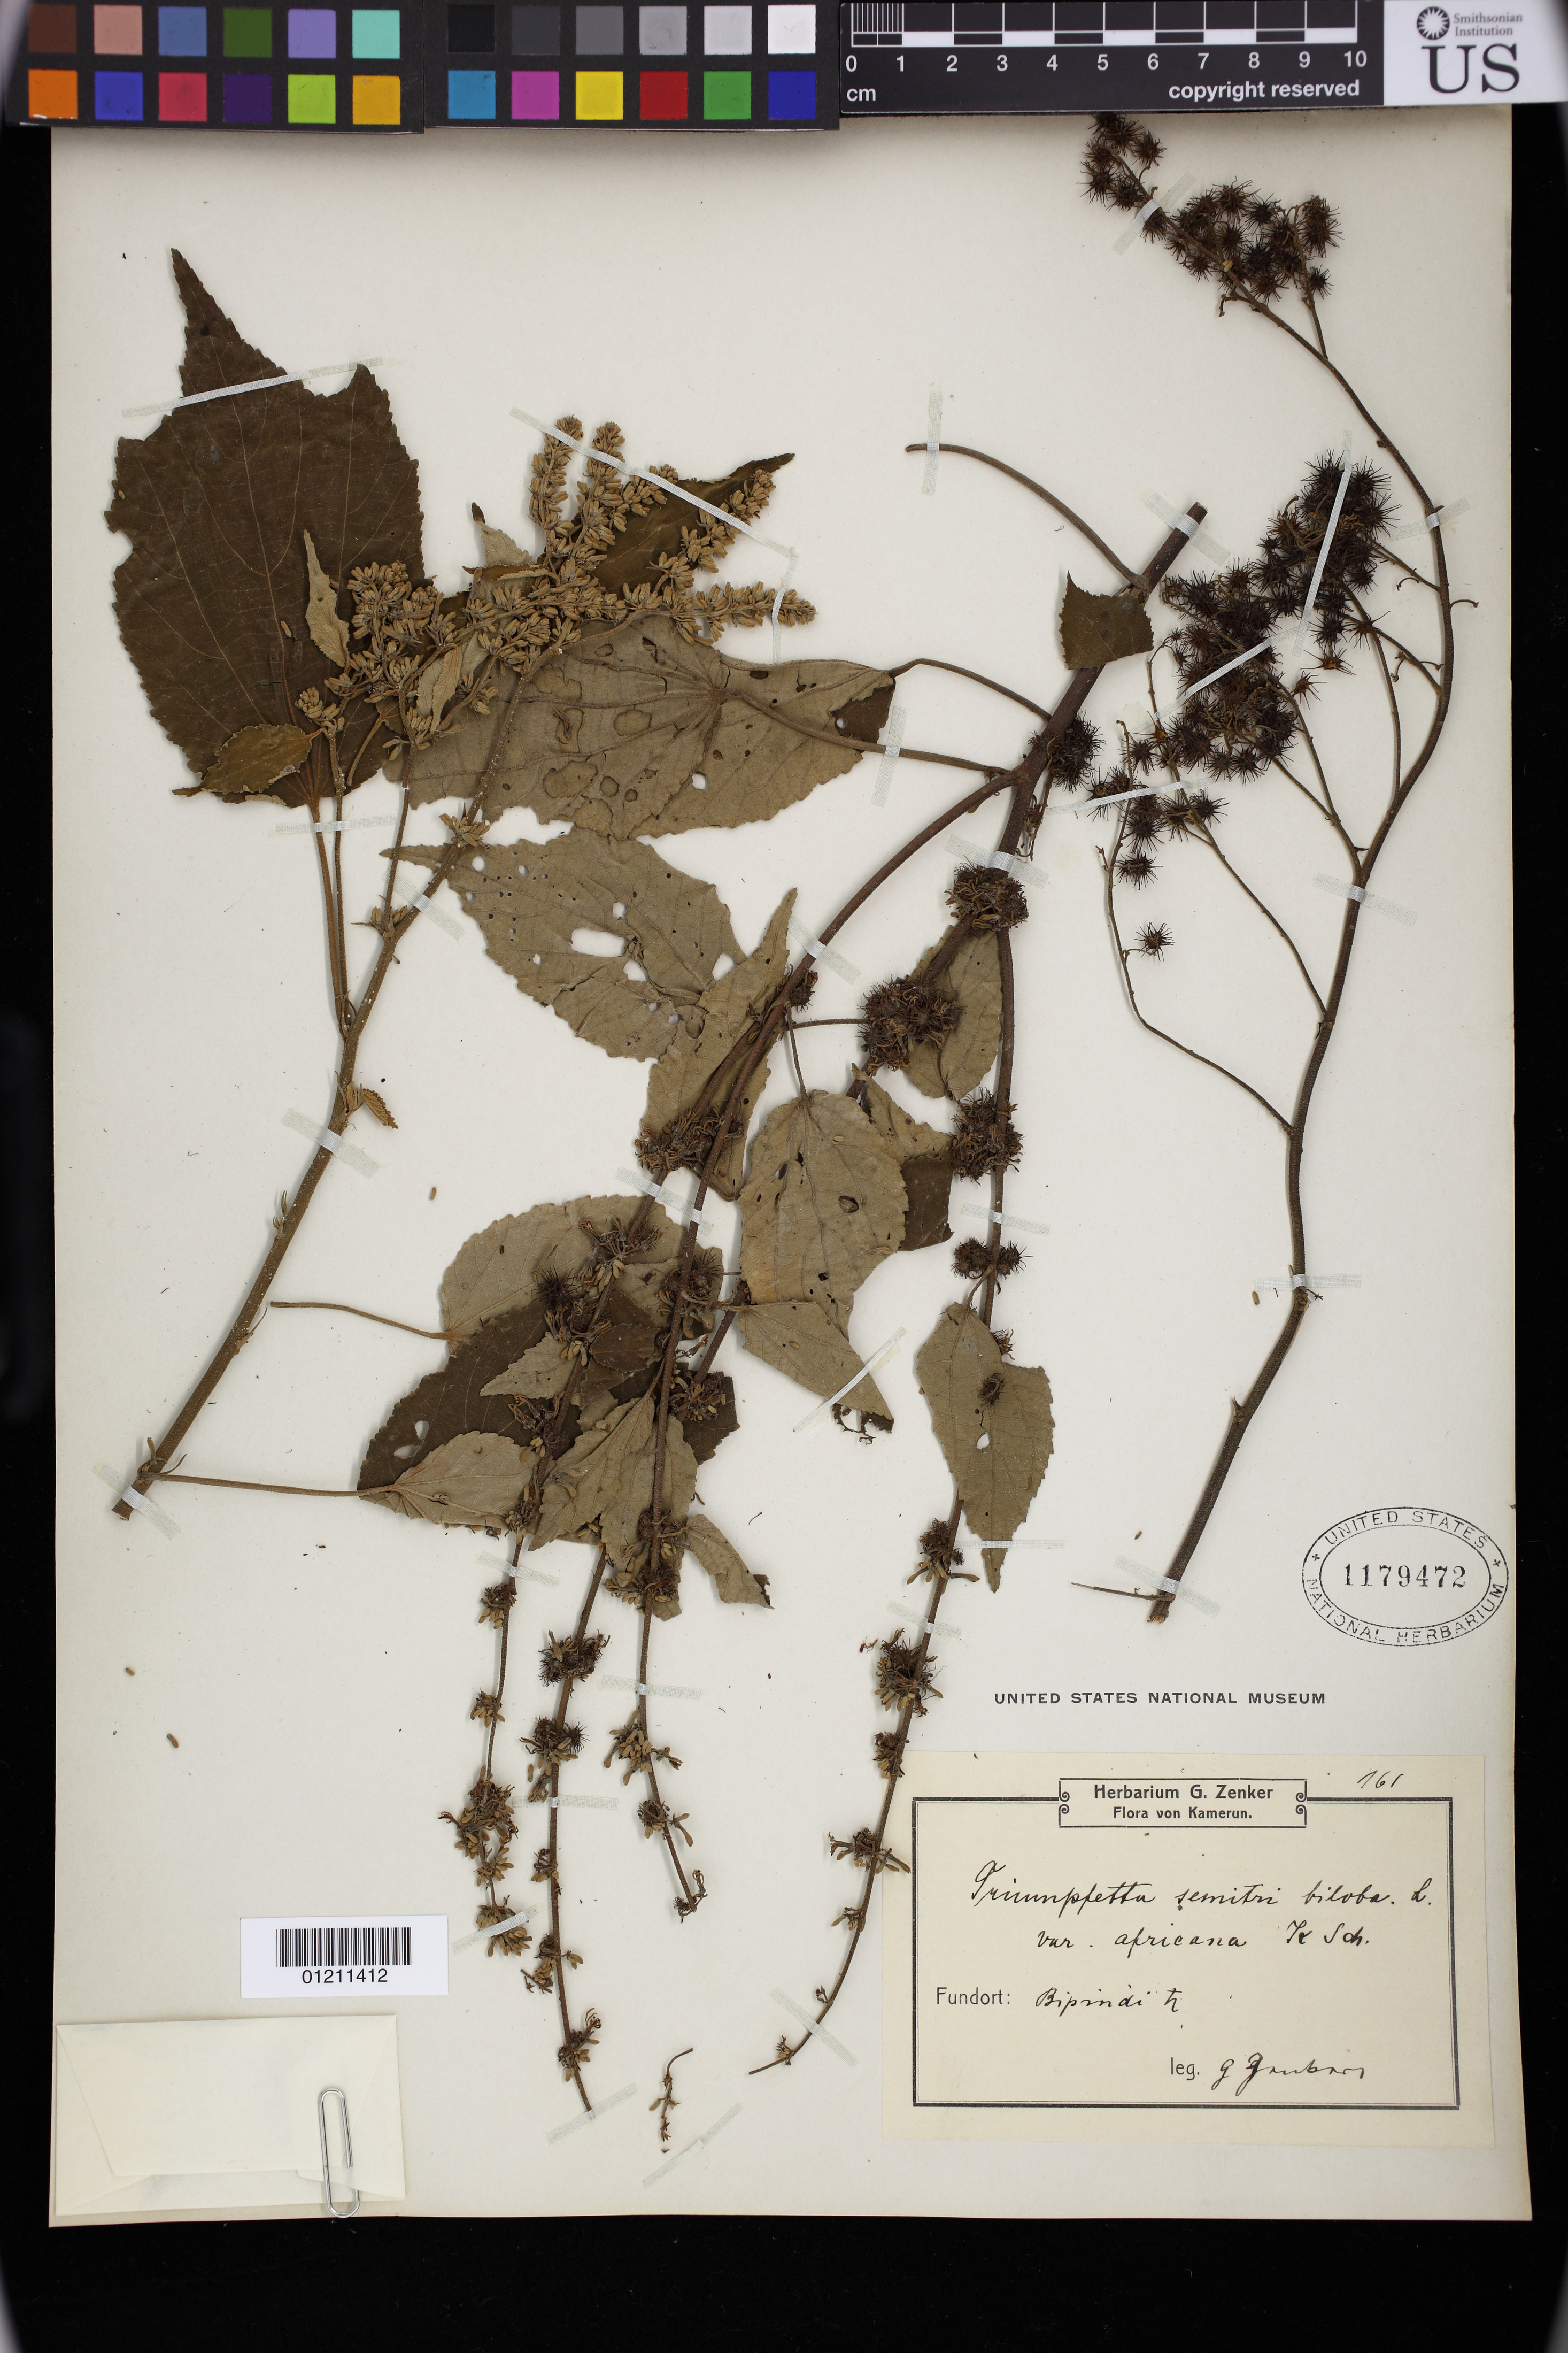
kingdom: Plantae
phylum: Tracheophyta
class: Magnoliopsida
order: Malvales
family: Malvaceae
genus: Triumfetta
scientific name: Triumfetta cordifolia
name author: A. Rich.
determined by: Dorr, Laurence J., Curator (BOT), Smithsonian Institution - National Museum of Natural History (UNITED STATES)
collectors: G. A. Zenker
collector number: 161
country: Cameroon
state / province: Sud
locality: Bipindi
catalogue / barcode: US 1179472